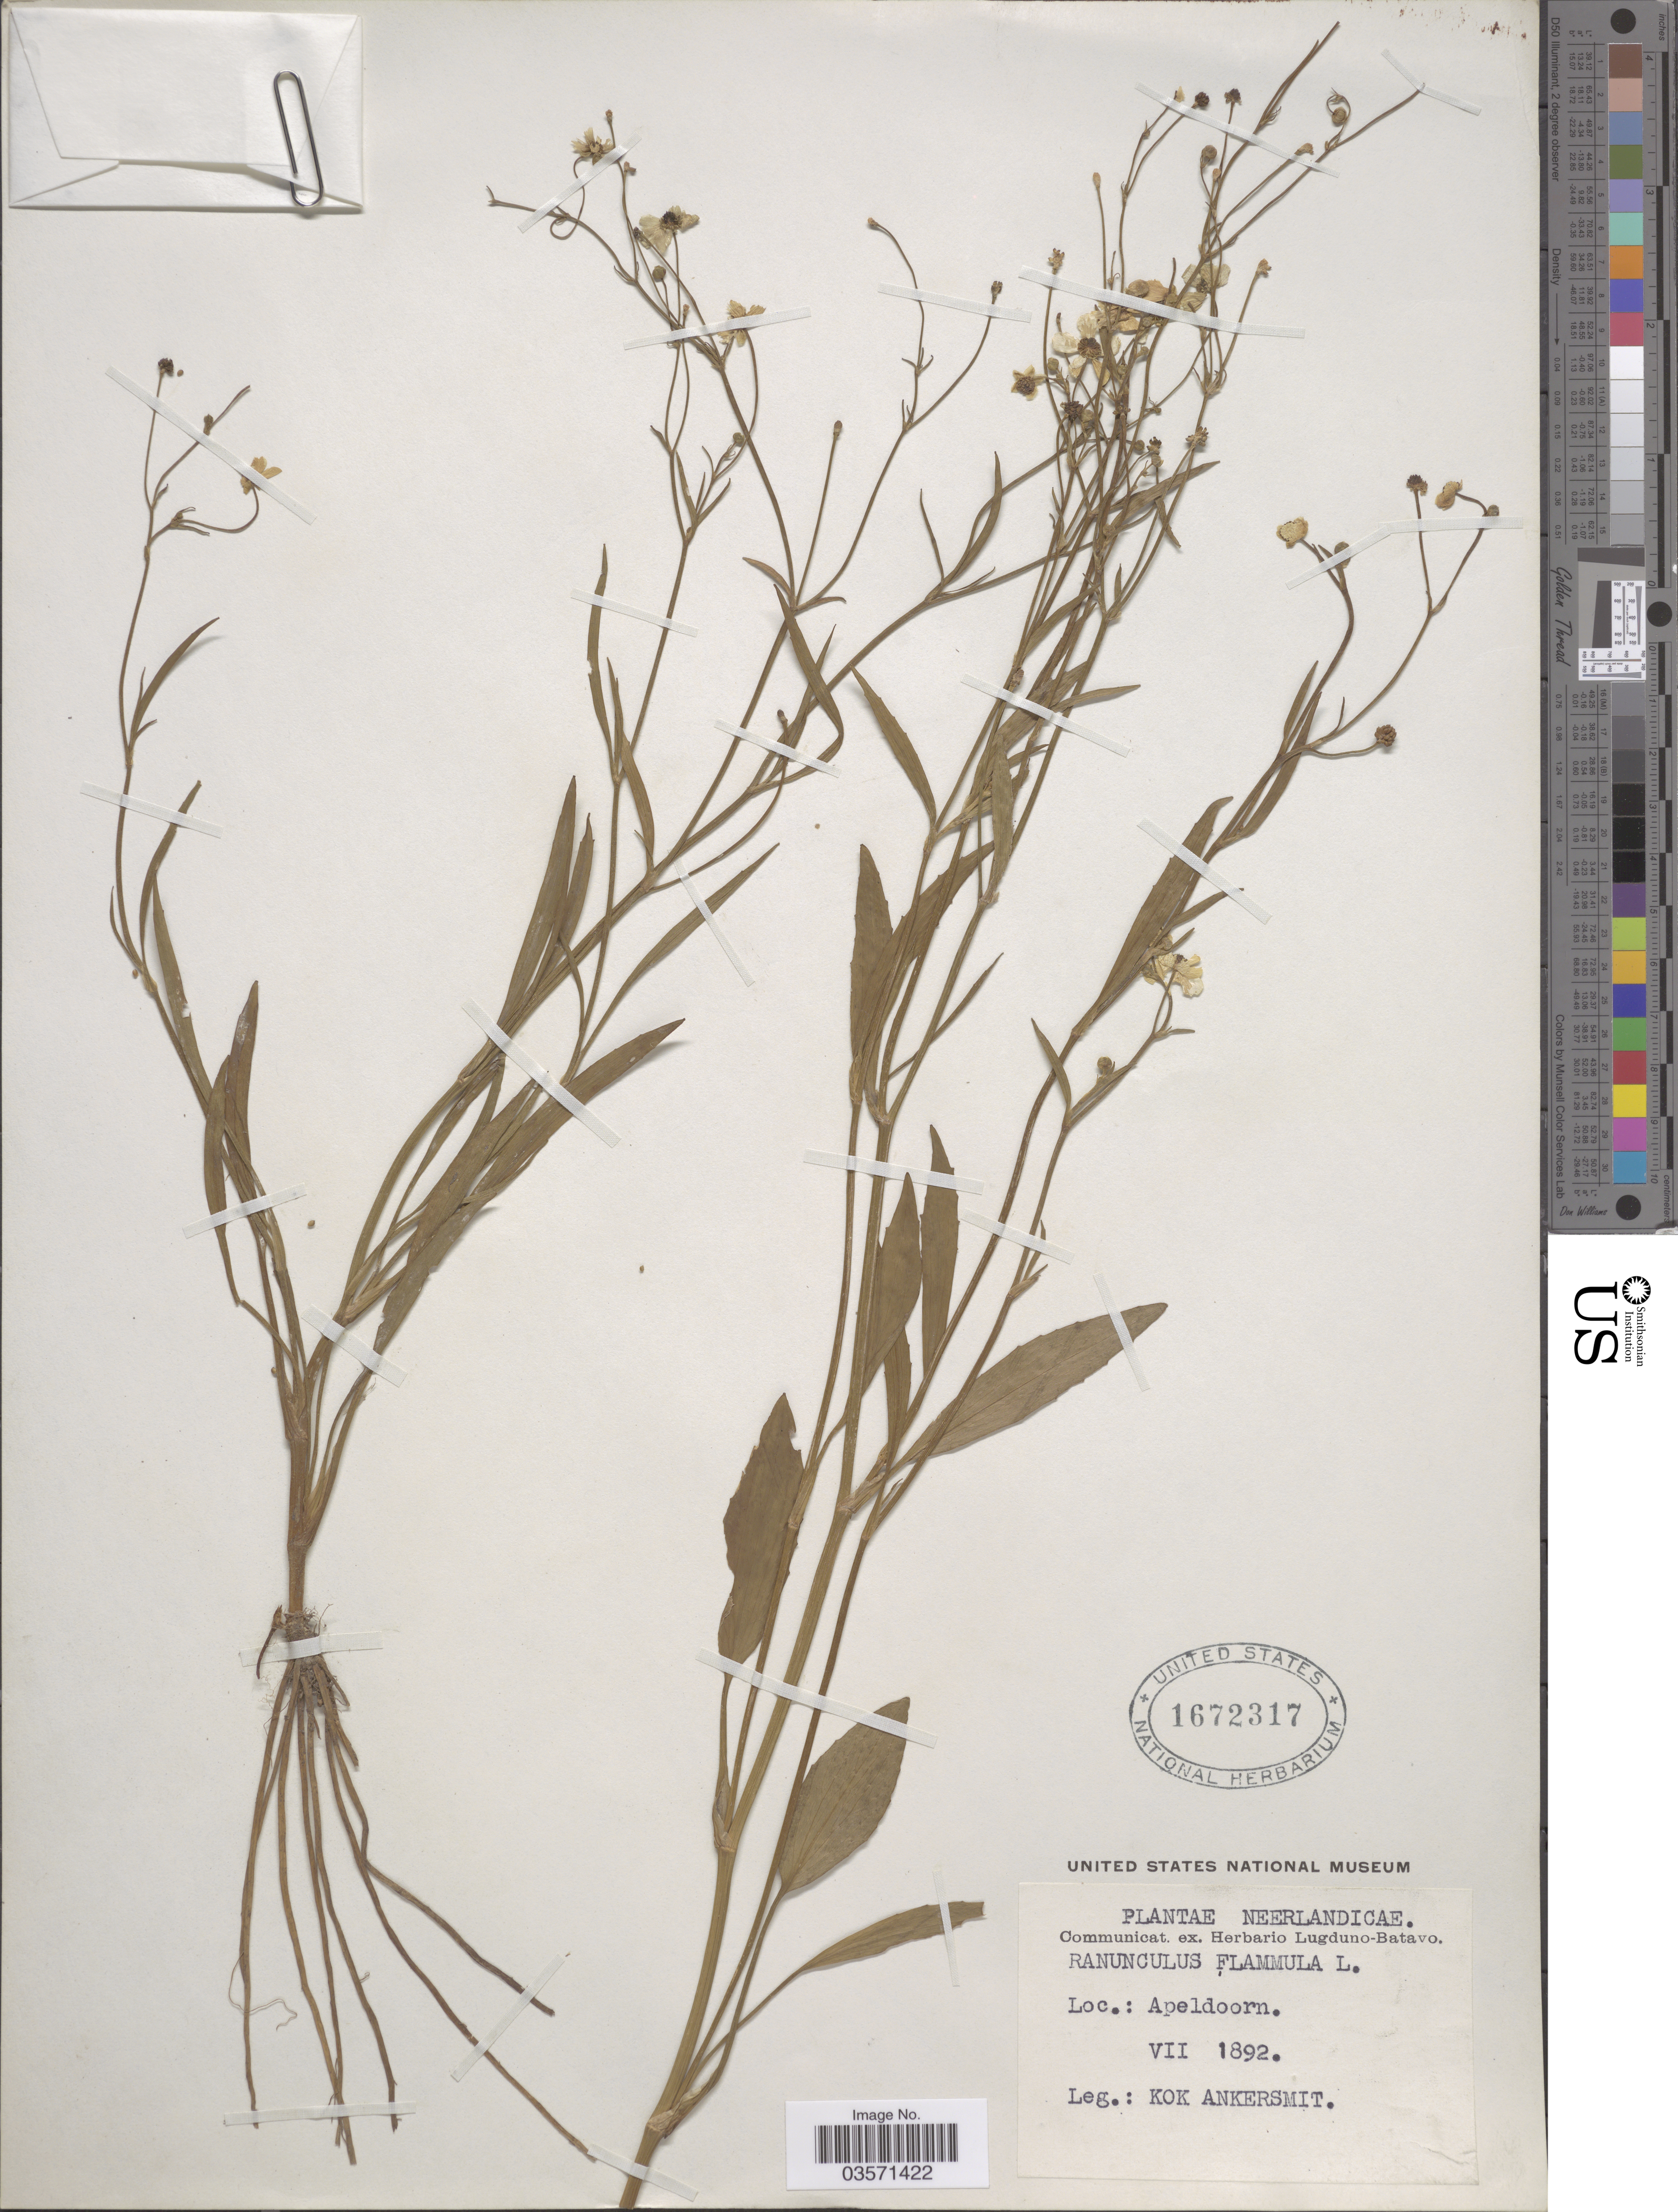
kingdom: Plantae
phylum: Tracheophyta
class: Magnoliopsida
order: Ranunculales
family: Ranunculaceae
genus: Ranunculus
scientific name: Ranunculus flammula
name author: L.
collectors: Kok Ankersmit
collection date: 1892-07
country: Netherlands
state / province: Gelderland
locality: Neerlandicae. Apeldoorn.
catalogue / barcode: US 1672317